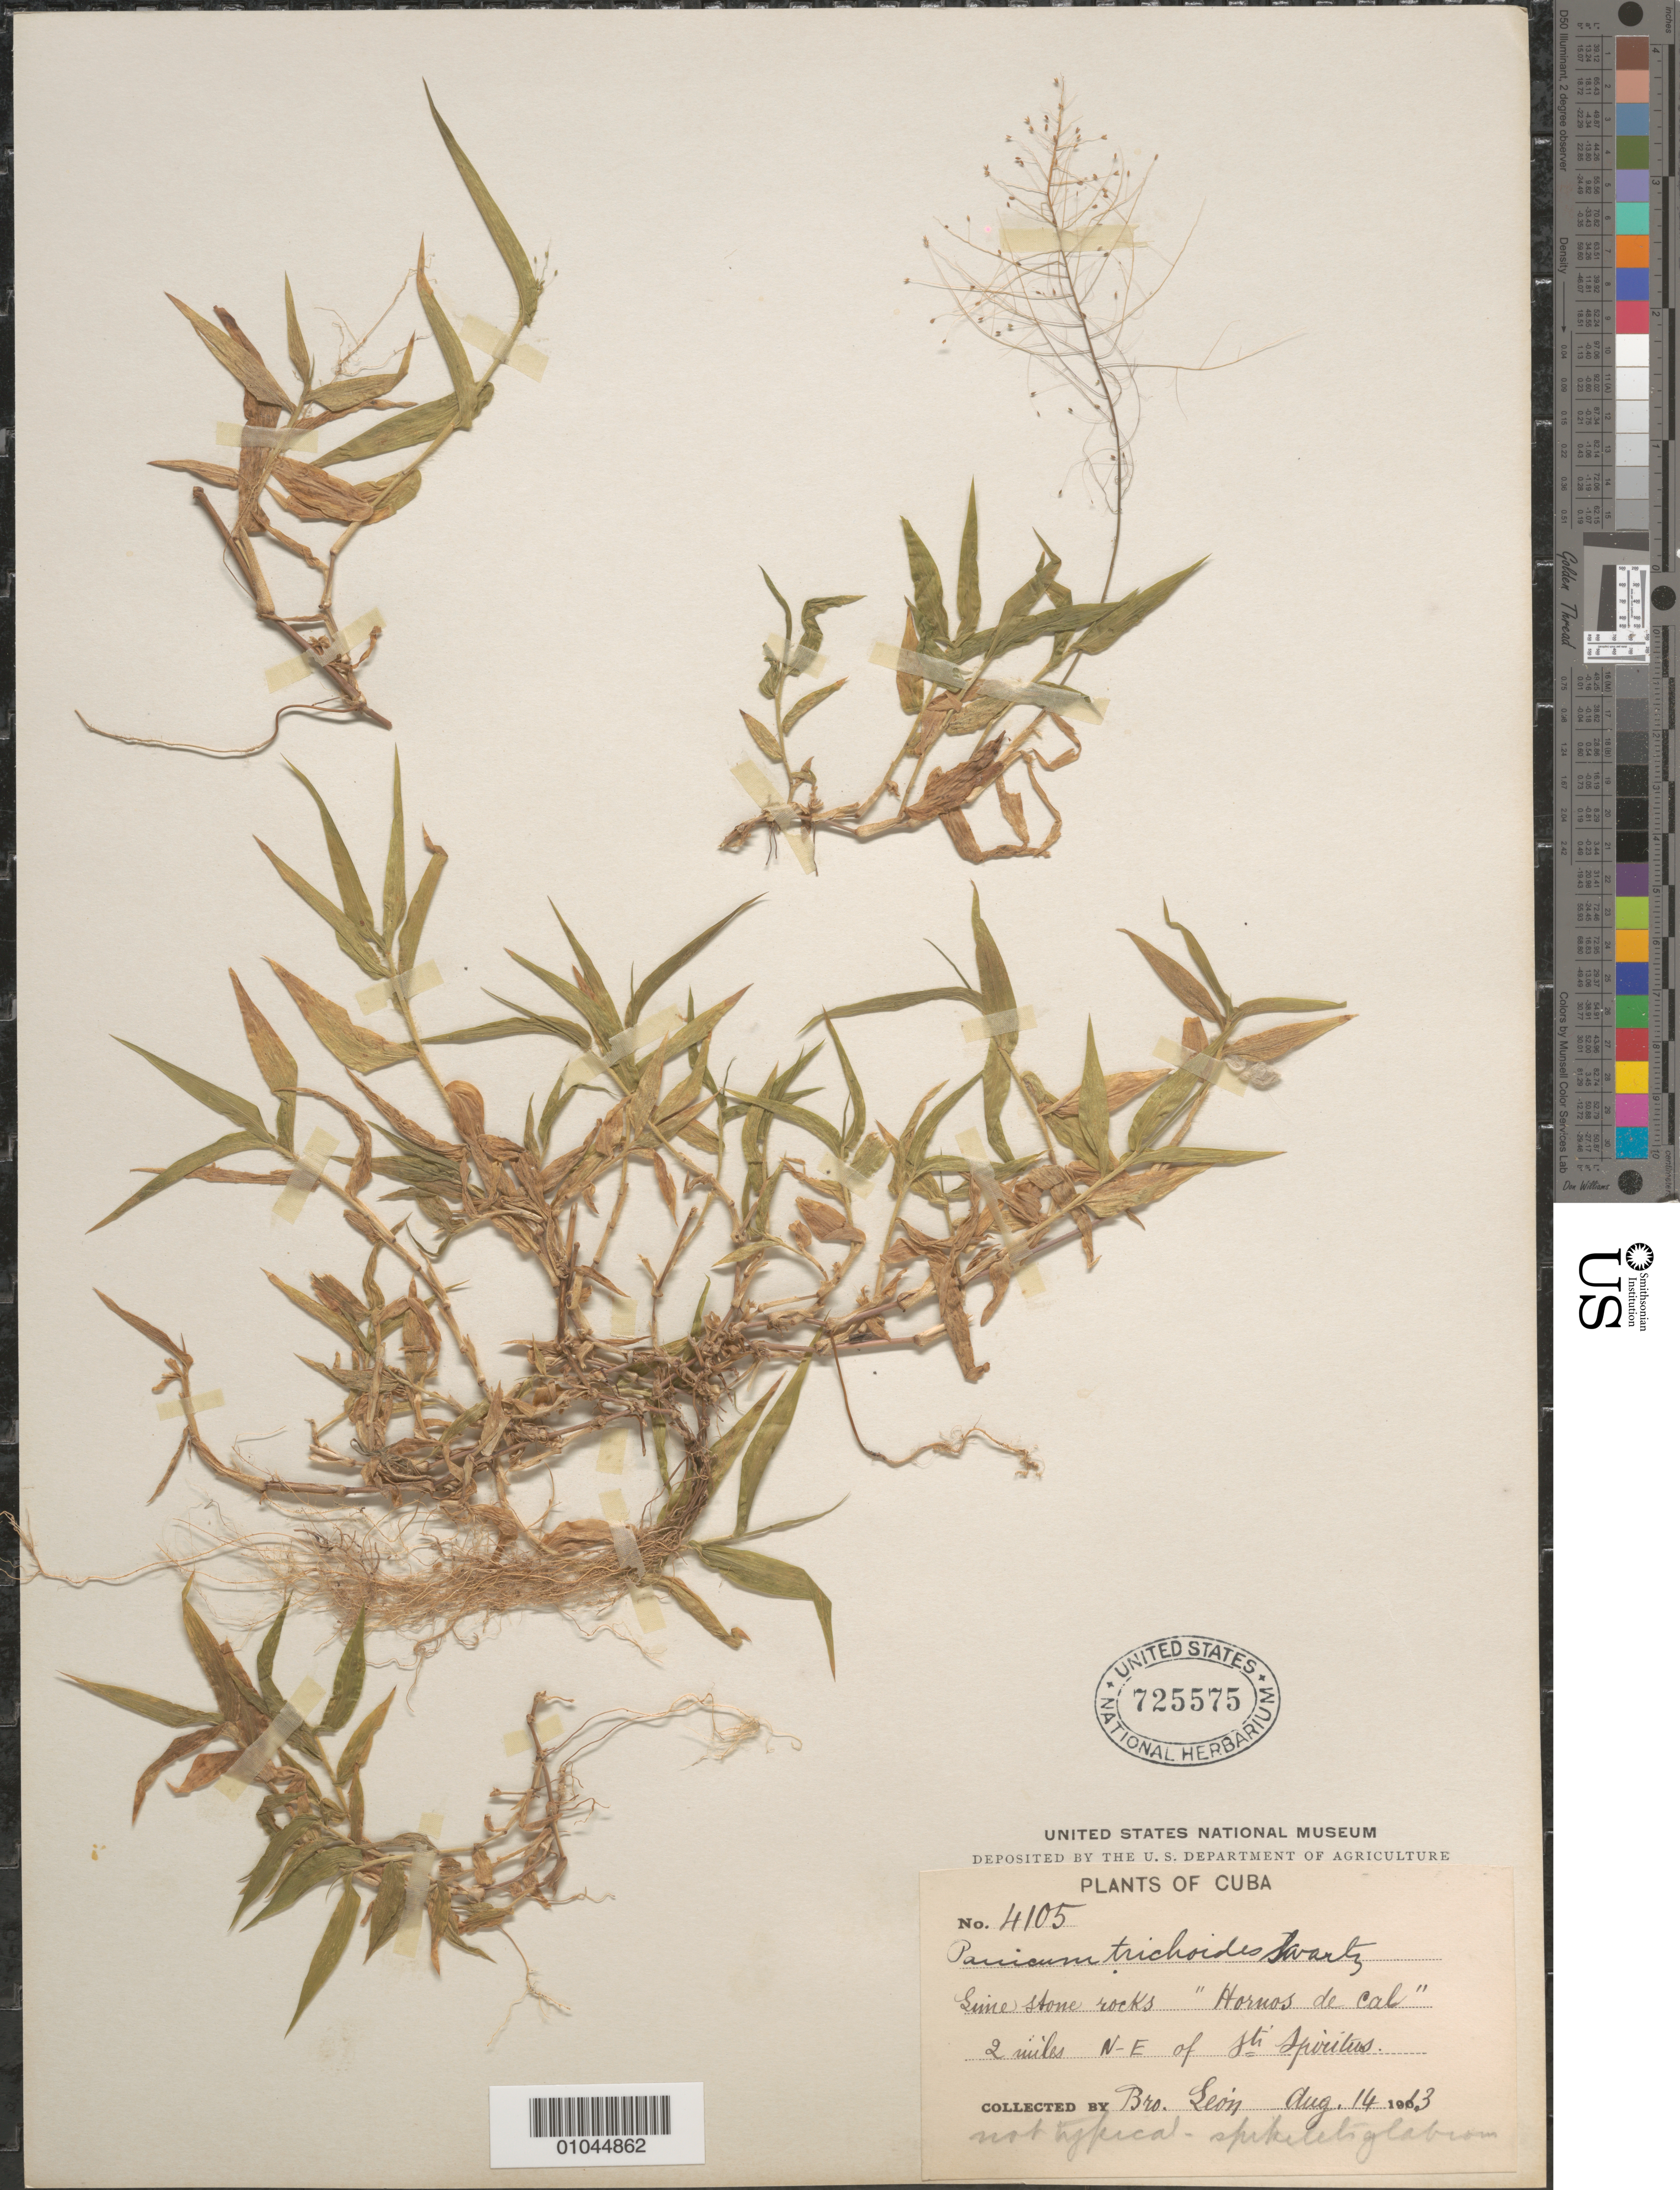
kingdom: Plantae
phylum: Tracheophyta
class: Liliopsida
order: Poales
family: Poaceae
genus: Panicum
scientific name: Panicum trichoides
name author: Sw.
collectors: Bro. León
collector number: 4105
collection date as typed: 14 Aug 1913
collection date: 1913-08-14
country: Cuba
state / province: Sancti Spiritus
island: Cuba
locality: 2 miles NE of Sancti Spiritus, "Hornos de Cal"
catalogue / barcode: US 725575